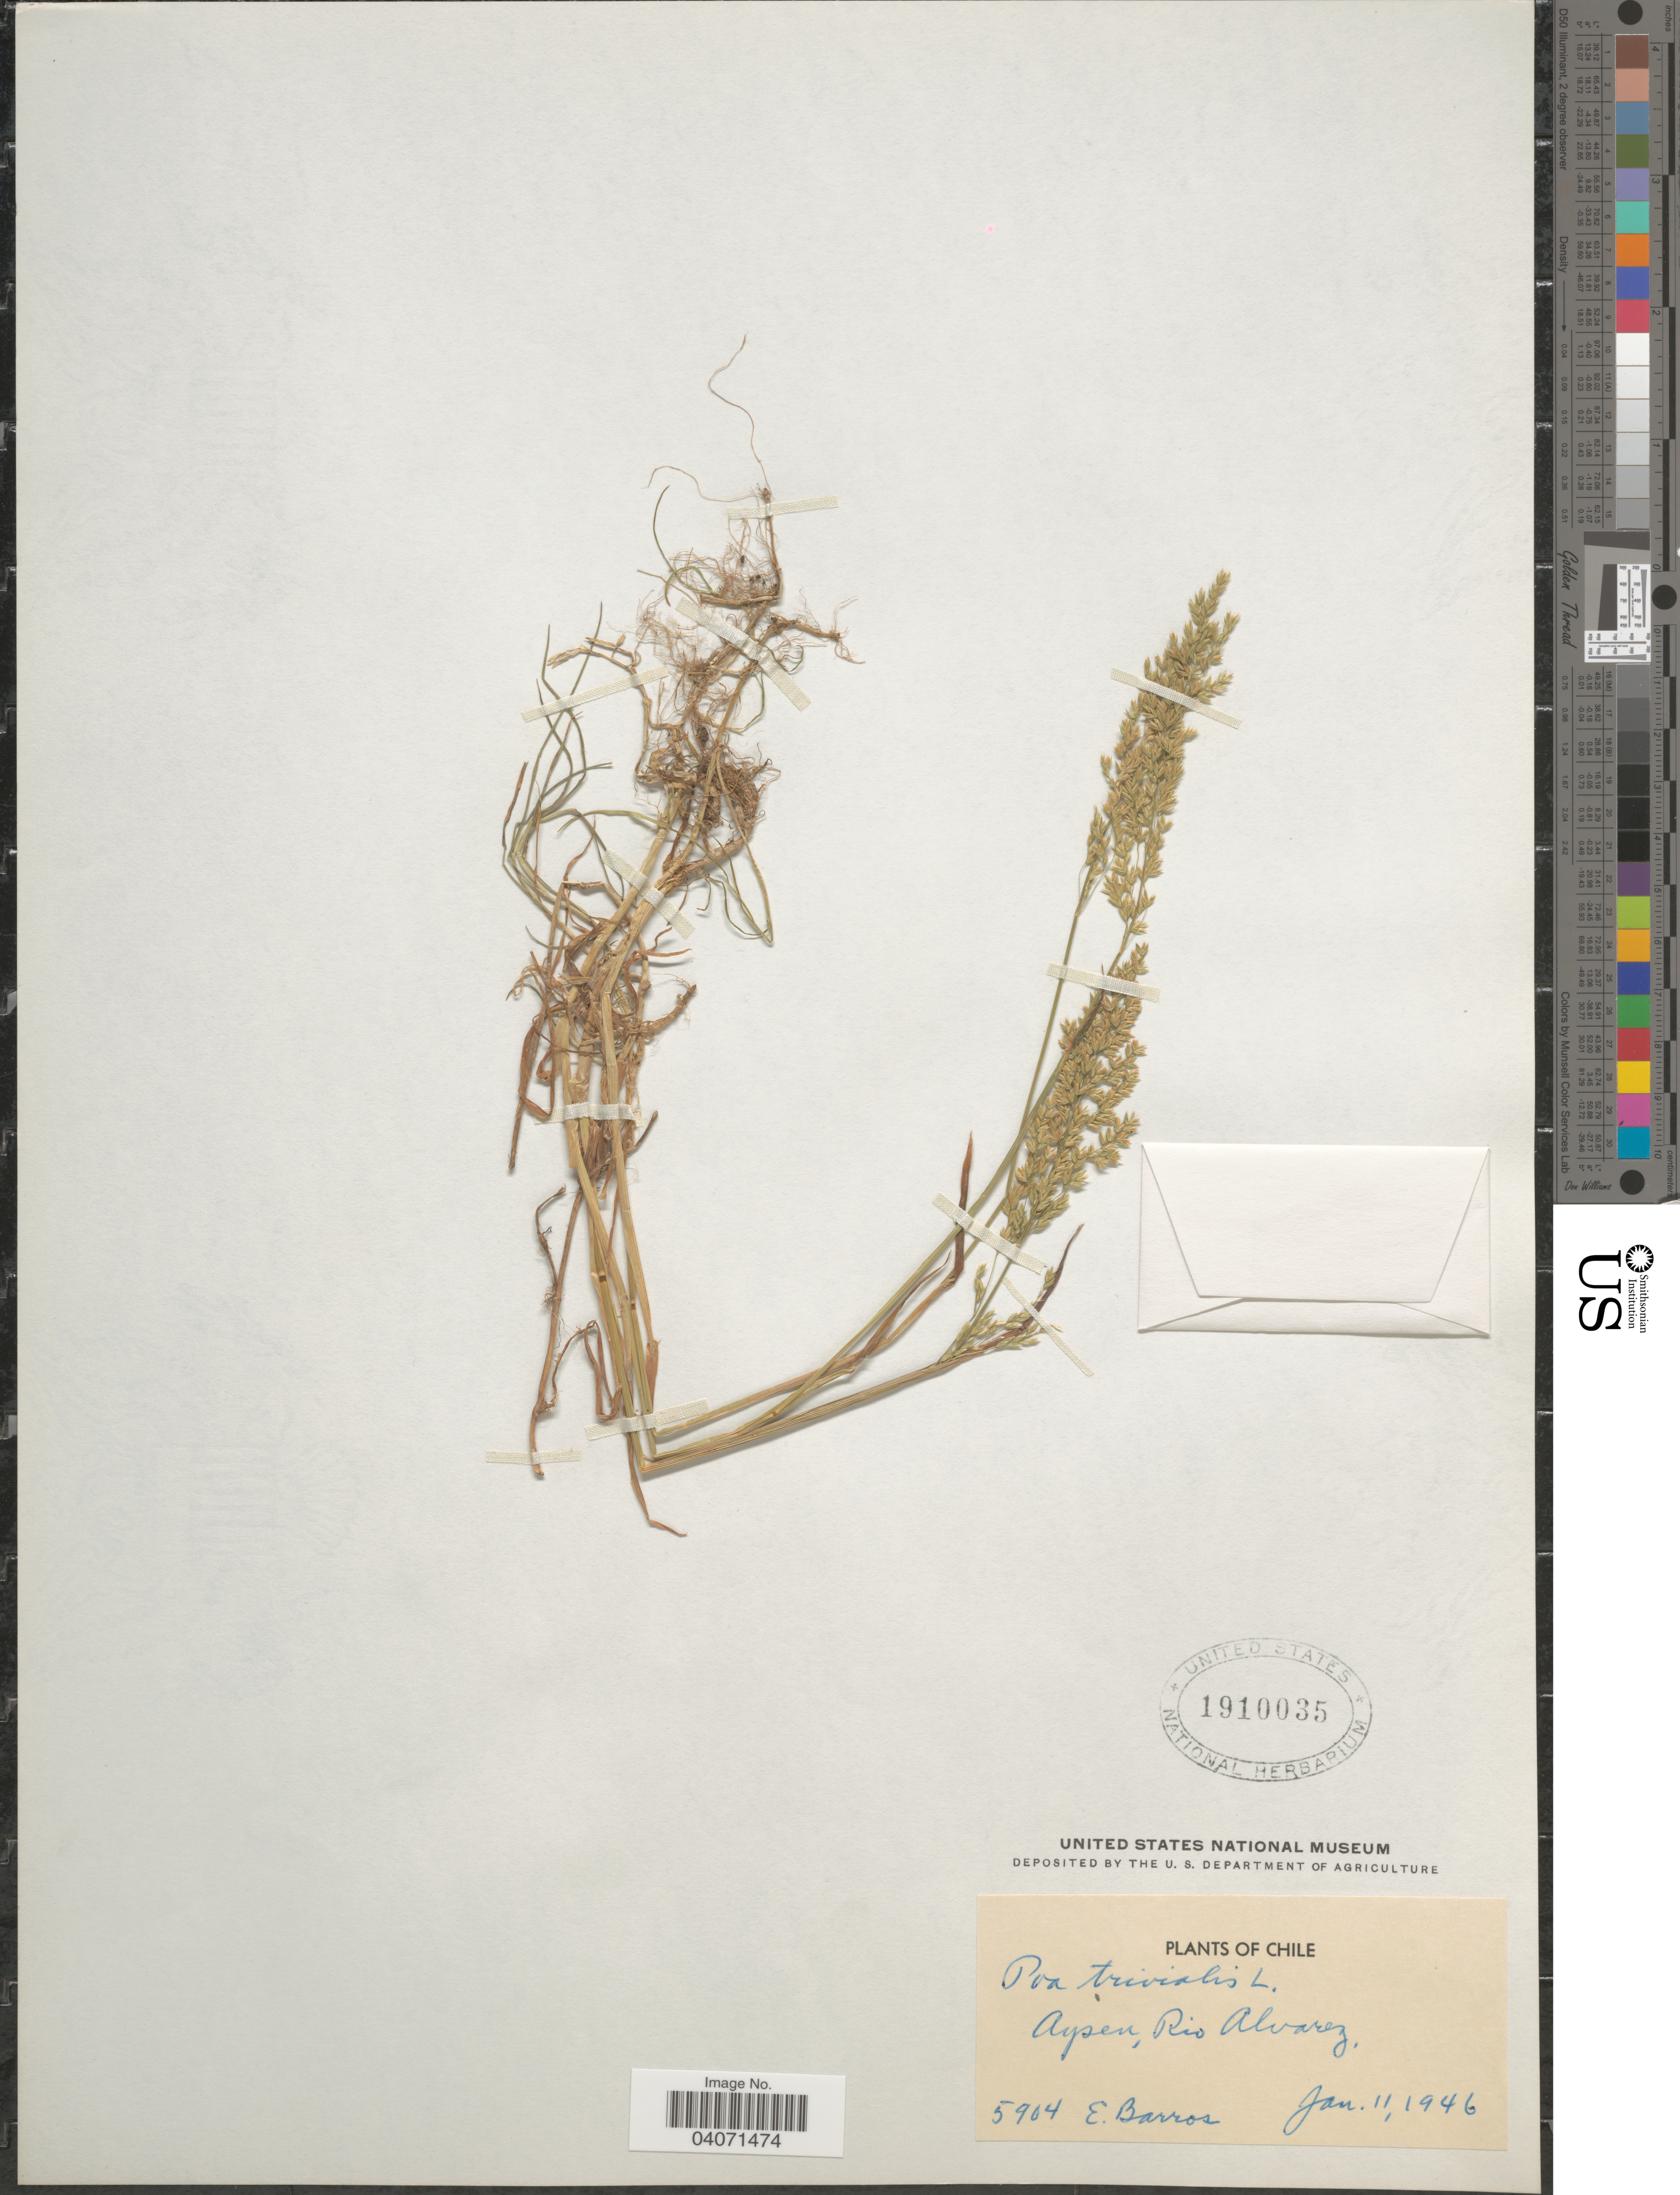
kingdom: Plantae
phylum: Tracheophyta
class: Liliopsida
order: Poales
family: Poaceae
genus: Poa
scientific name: Poa trivialis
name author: L.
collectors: E. Barros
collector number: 5904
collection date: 1946-01-11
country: Chile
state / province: Aisén (XI)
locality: Aysen, Rio Alvarez.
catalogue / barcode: US 1910035